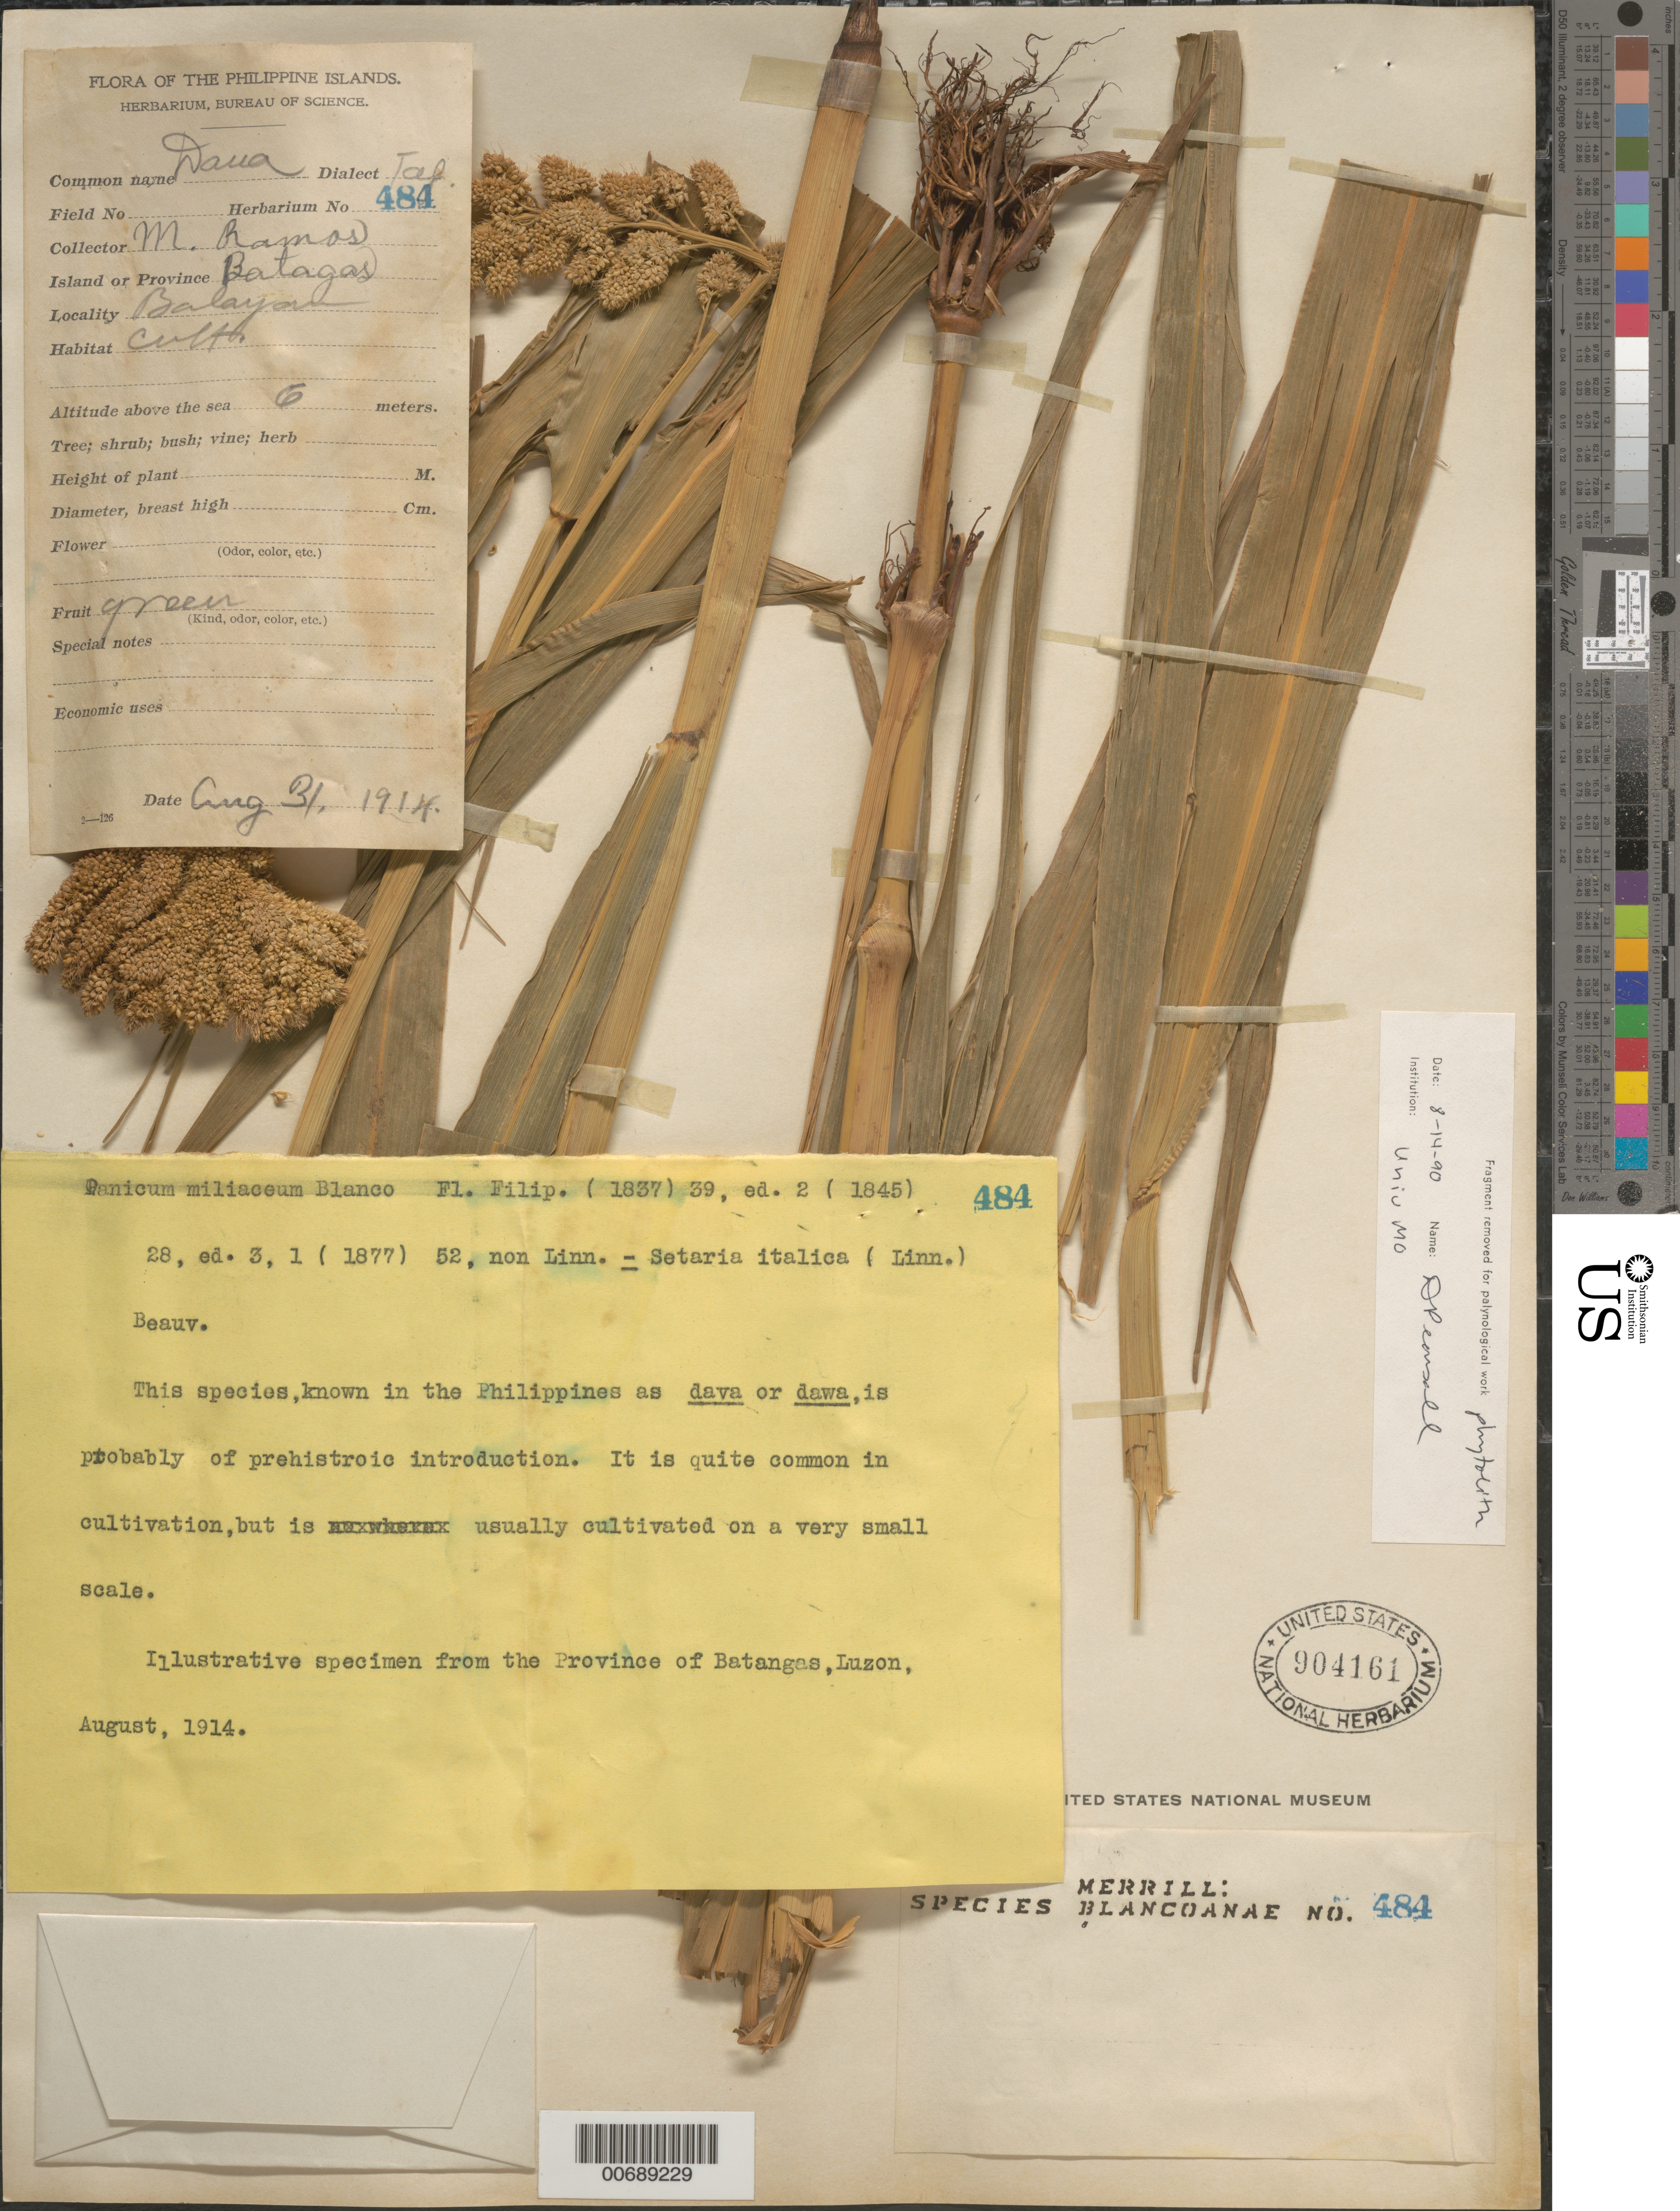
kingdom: Plantae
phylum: Tracheophyta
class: Liliopsida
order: Poales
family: Poaceae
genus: Setaria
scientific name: Setaria italica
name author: (L.) P. Beauv.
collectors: M. Ramos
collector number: Sp. Blancoan. 0484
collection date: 1914-08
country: Philippines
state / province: Calabarzon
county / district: Batangas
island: Luzon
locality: Balayan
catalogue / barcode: US 904161